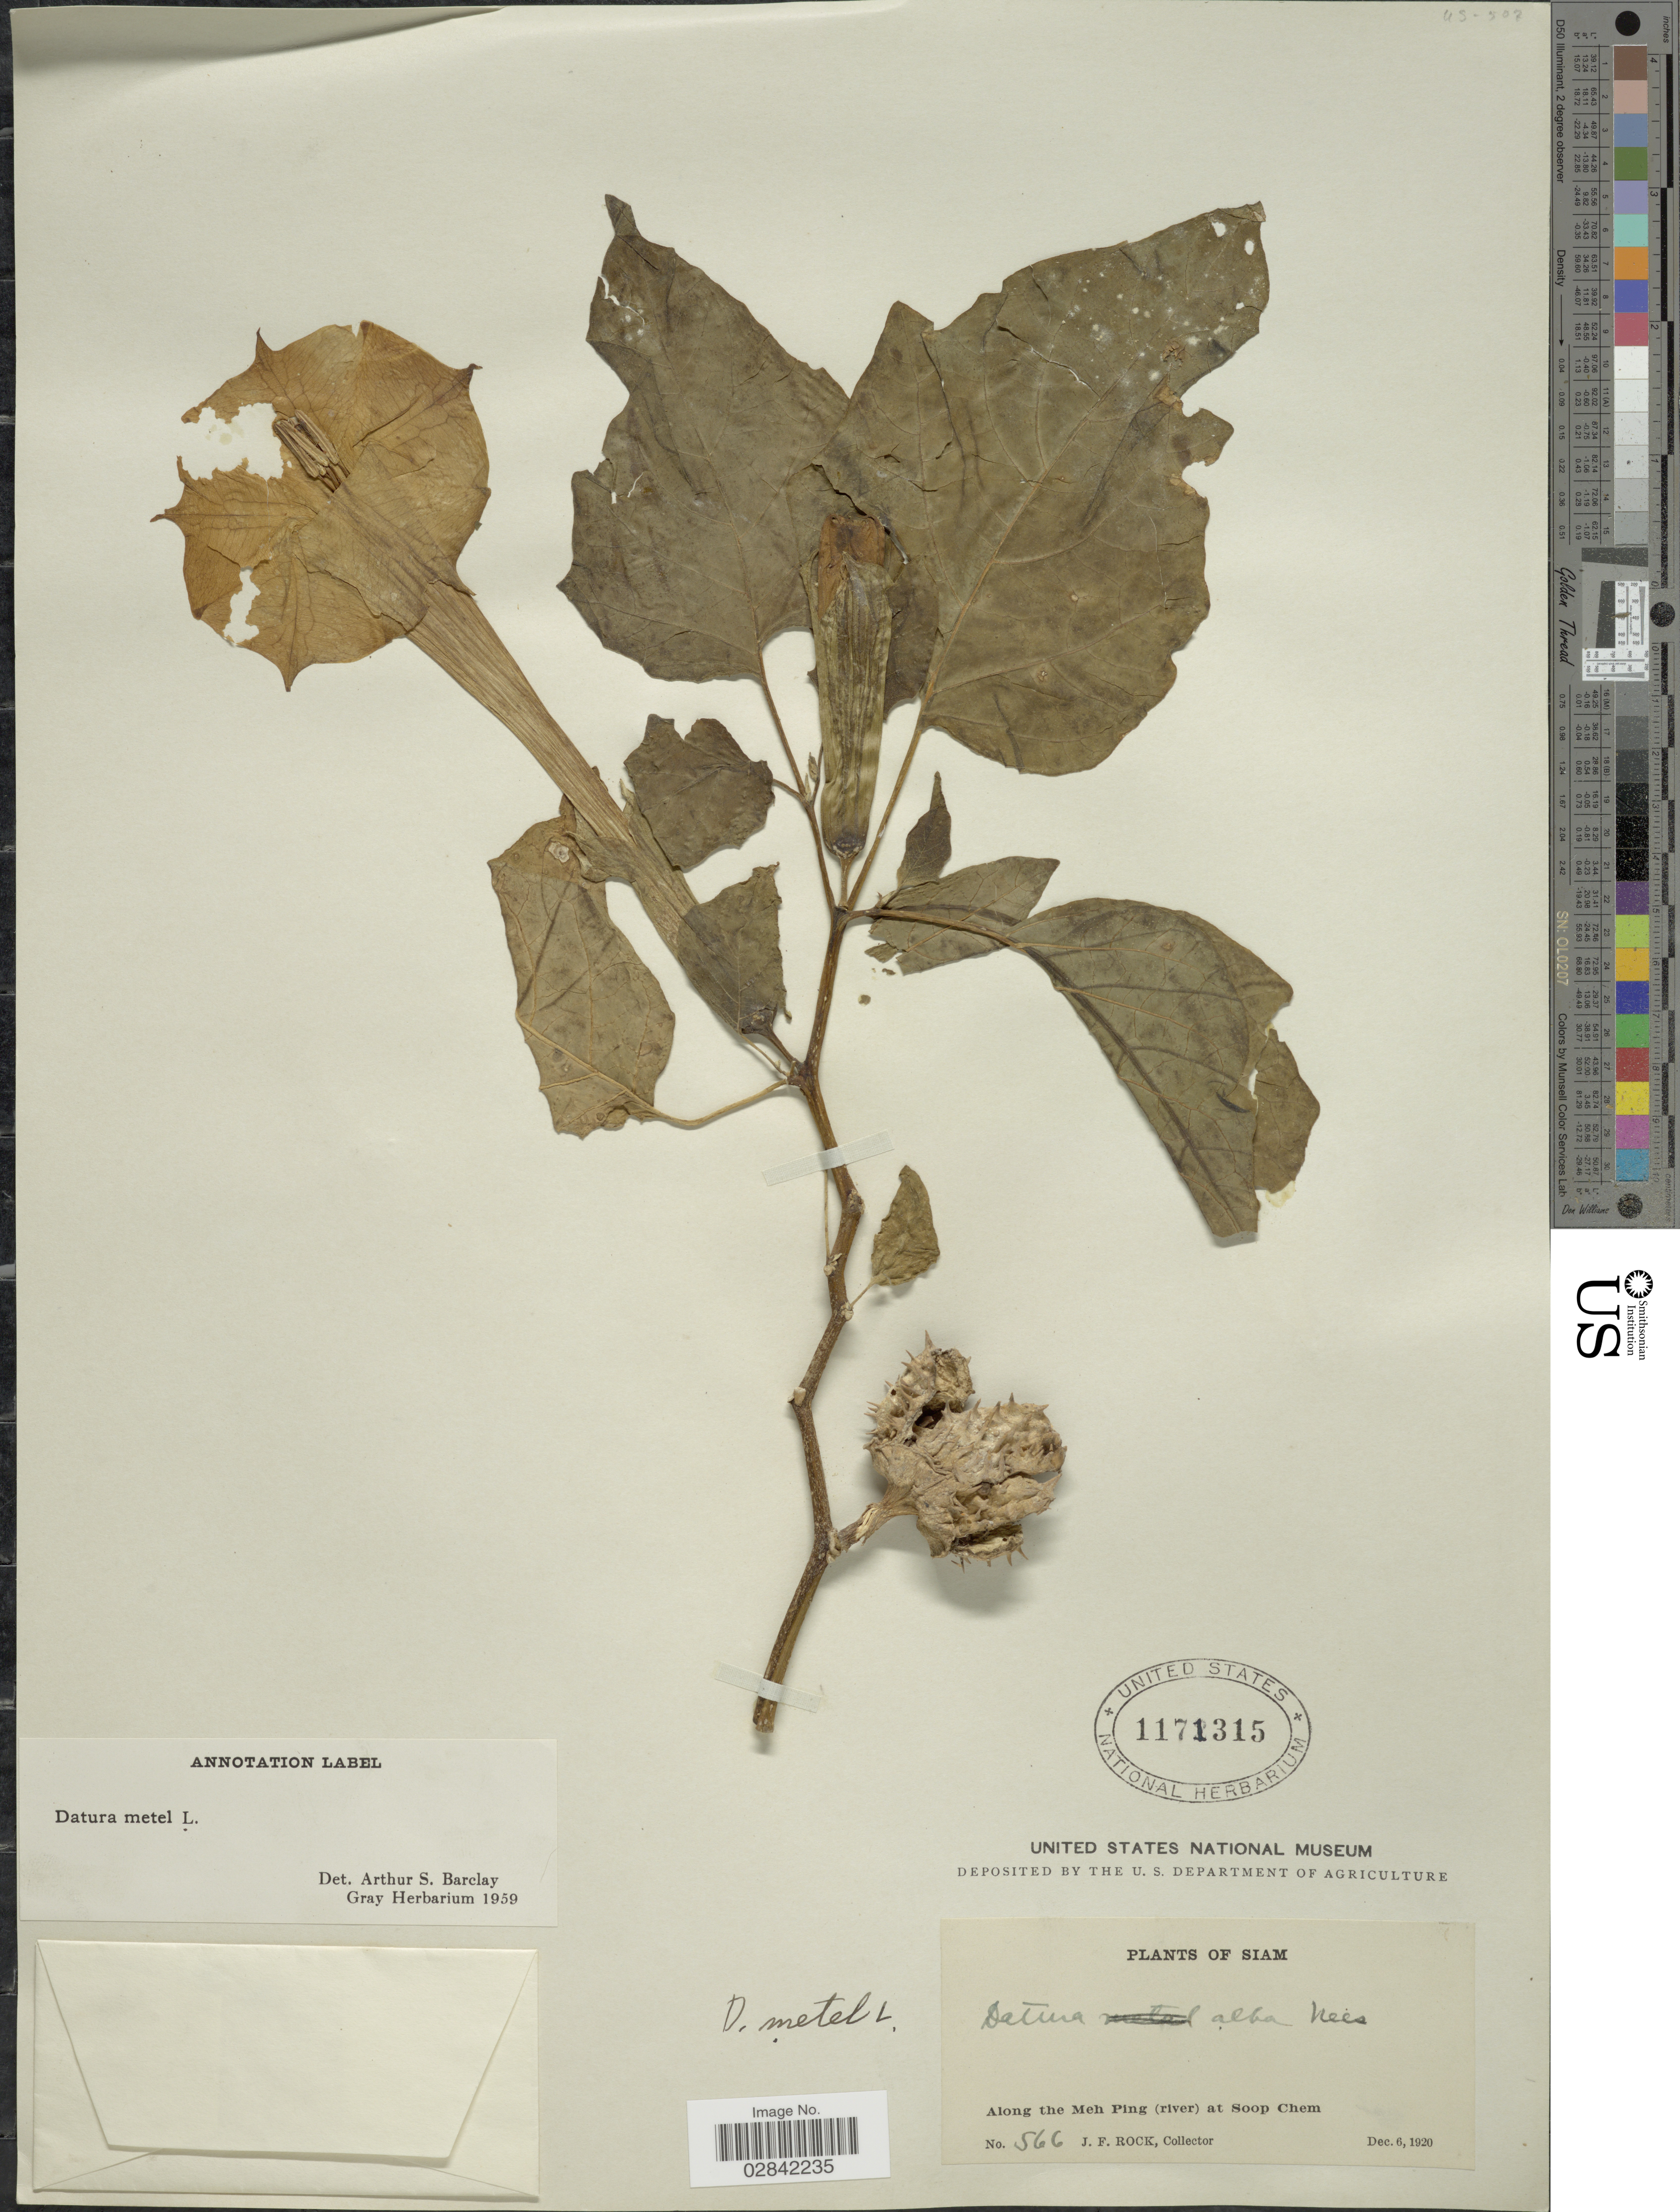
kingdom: Plantae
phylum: Tracheophyta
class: Magnoliopsida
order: Solanales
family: Solanaceae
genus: Datura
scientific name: Datura metel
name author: L.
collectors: J. Rock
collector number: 566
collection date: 1920-12-06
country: Thailand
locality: Siam, Along the Meh Ping (river) at Soop Chem.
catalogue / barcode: US 1171315